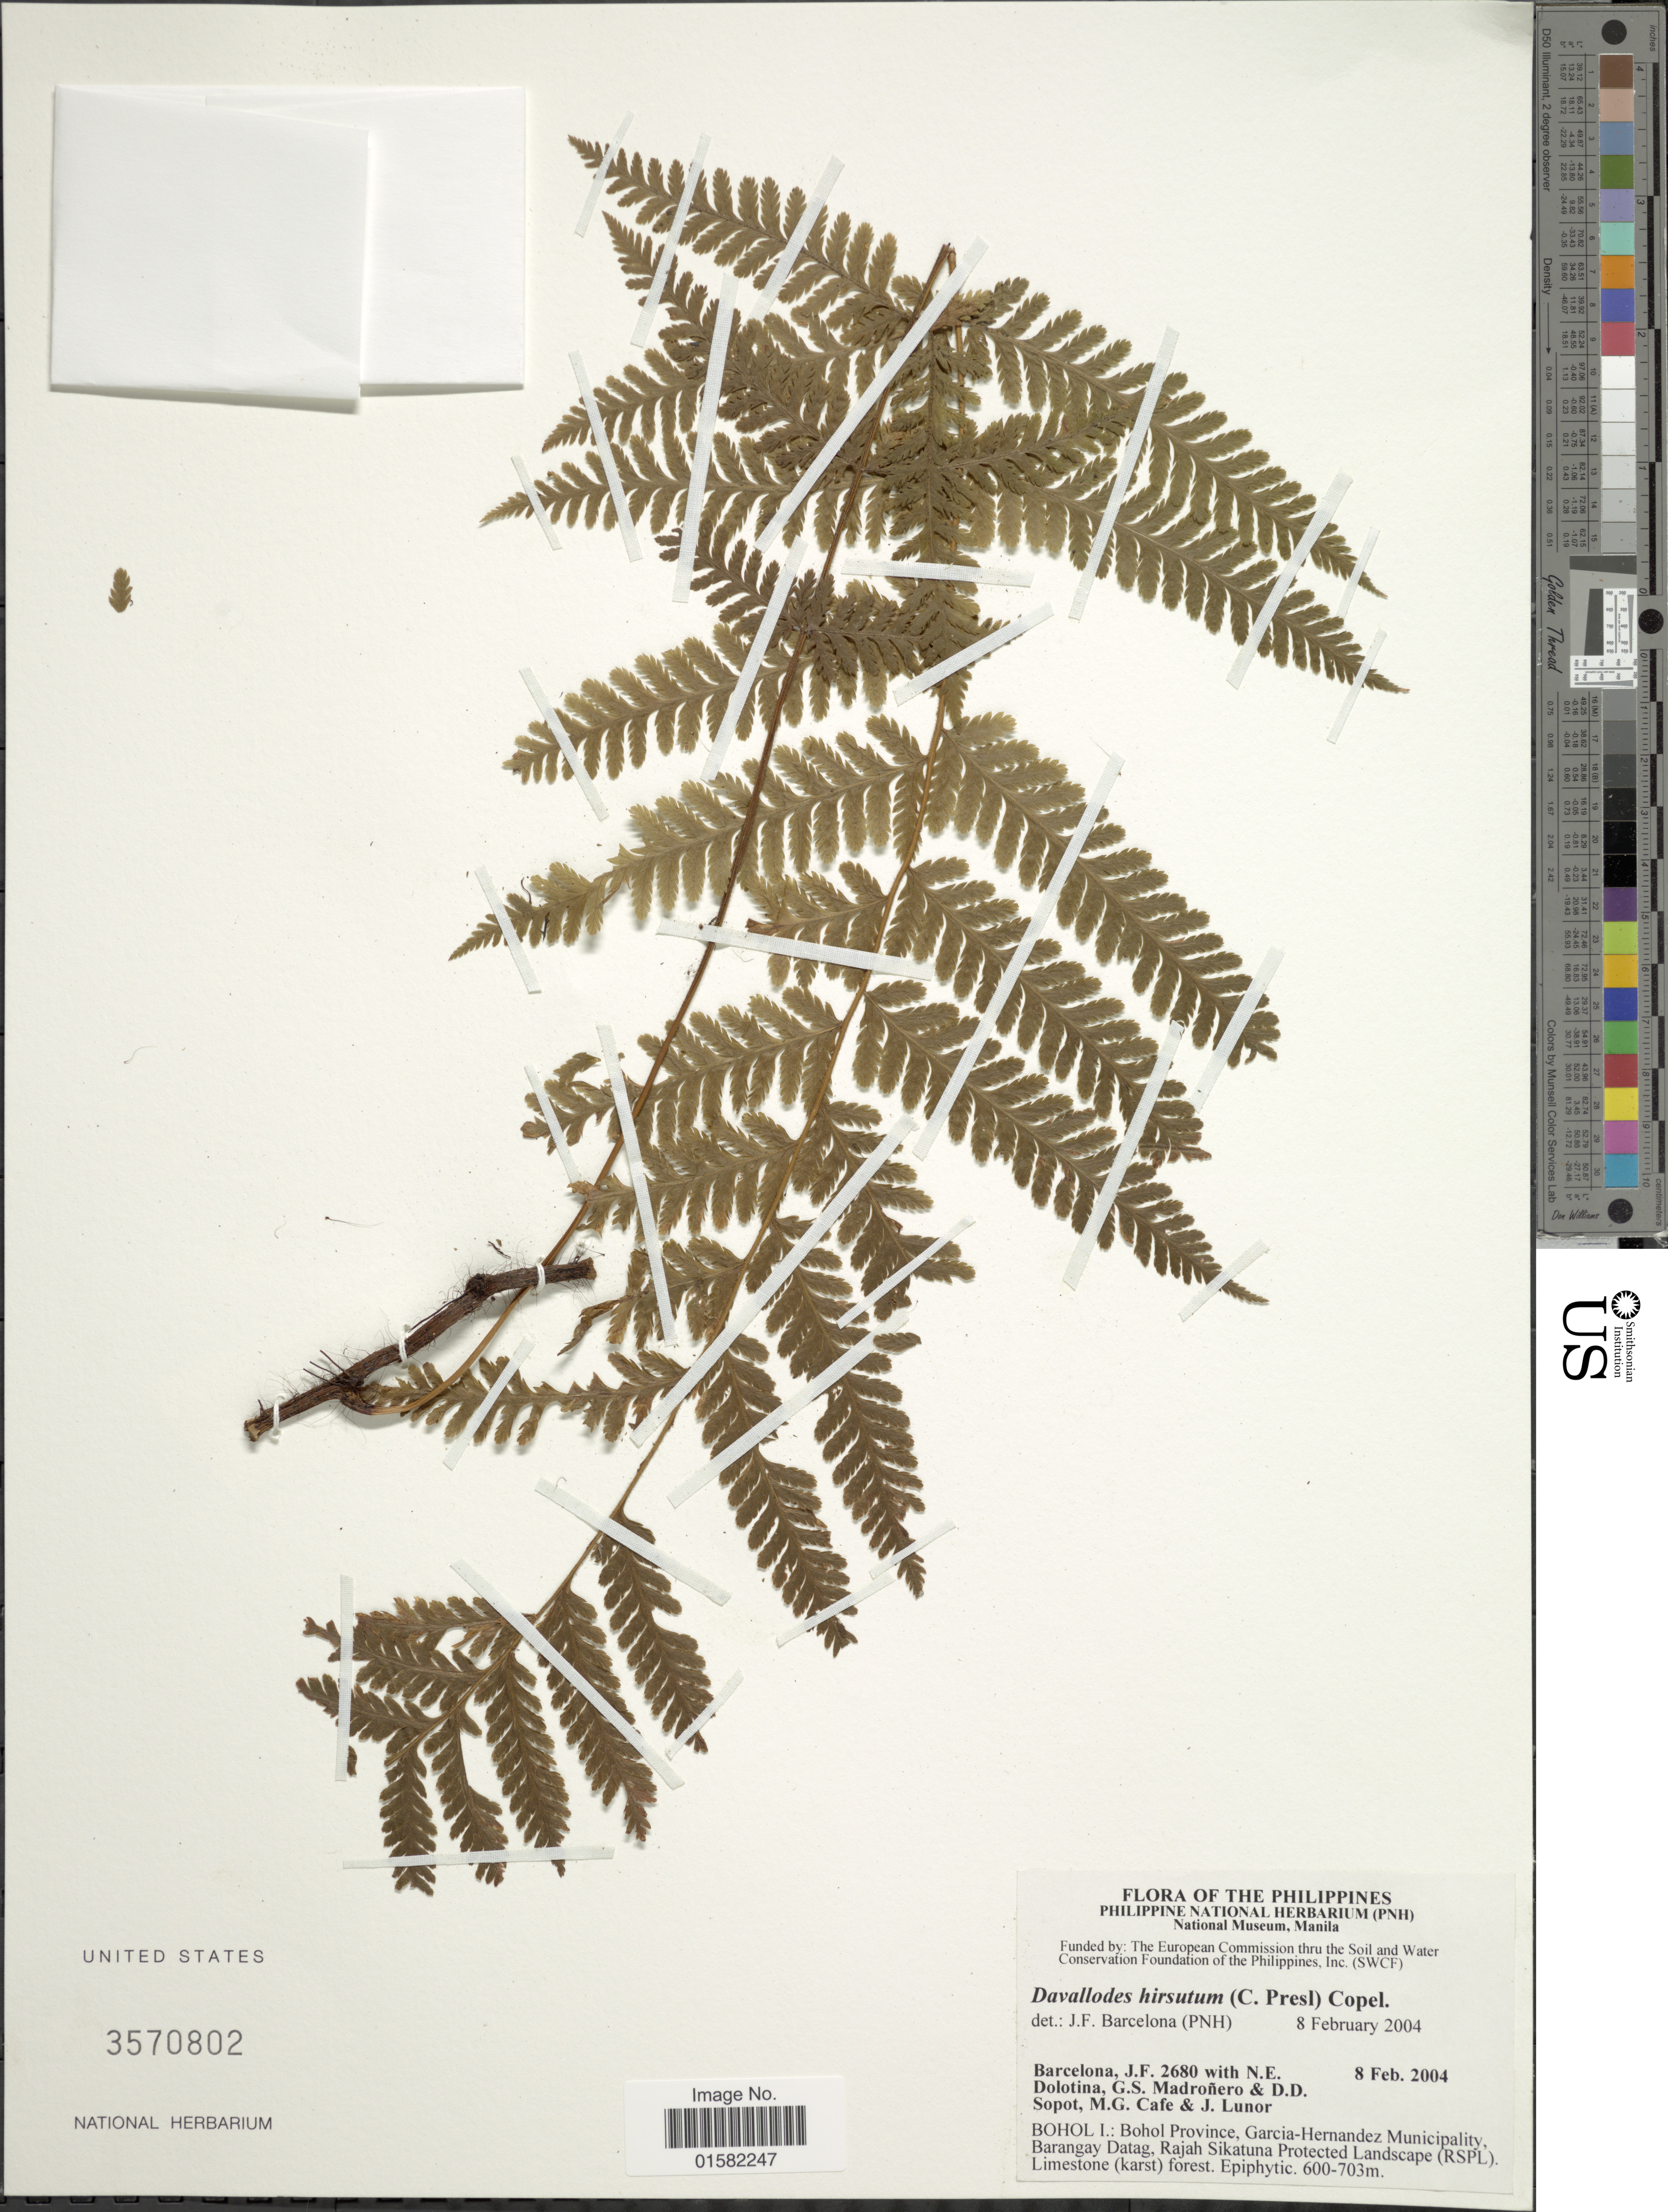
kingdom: Plantae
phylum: Tracheophyta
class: Polypodiopsida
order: Polypodiales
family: Davalliaceae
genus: Davallodes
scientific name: Davallodes hirsutum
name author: (J. Sm.) Copel.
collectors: J. F. Barcelona, N. Dolotina, G. Madroñero, D. Sopot & et al.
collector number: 2680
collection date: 2004-02-08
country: Philippines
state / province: Central Visayas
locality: Bohol I: Bohol Province, Garcia-Hernandez Municipality, Barangay Datag, Rajah Sikatuna Protected Landscape (RSPL)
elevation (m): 600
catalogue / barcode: US 3570802